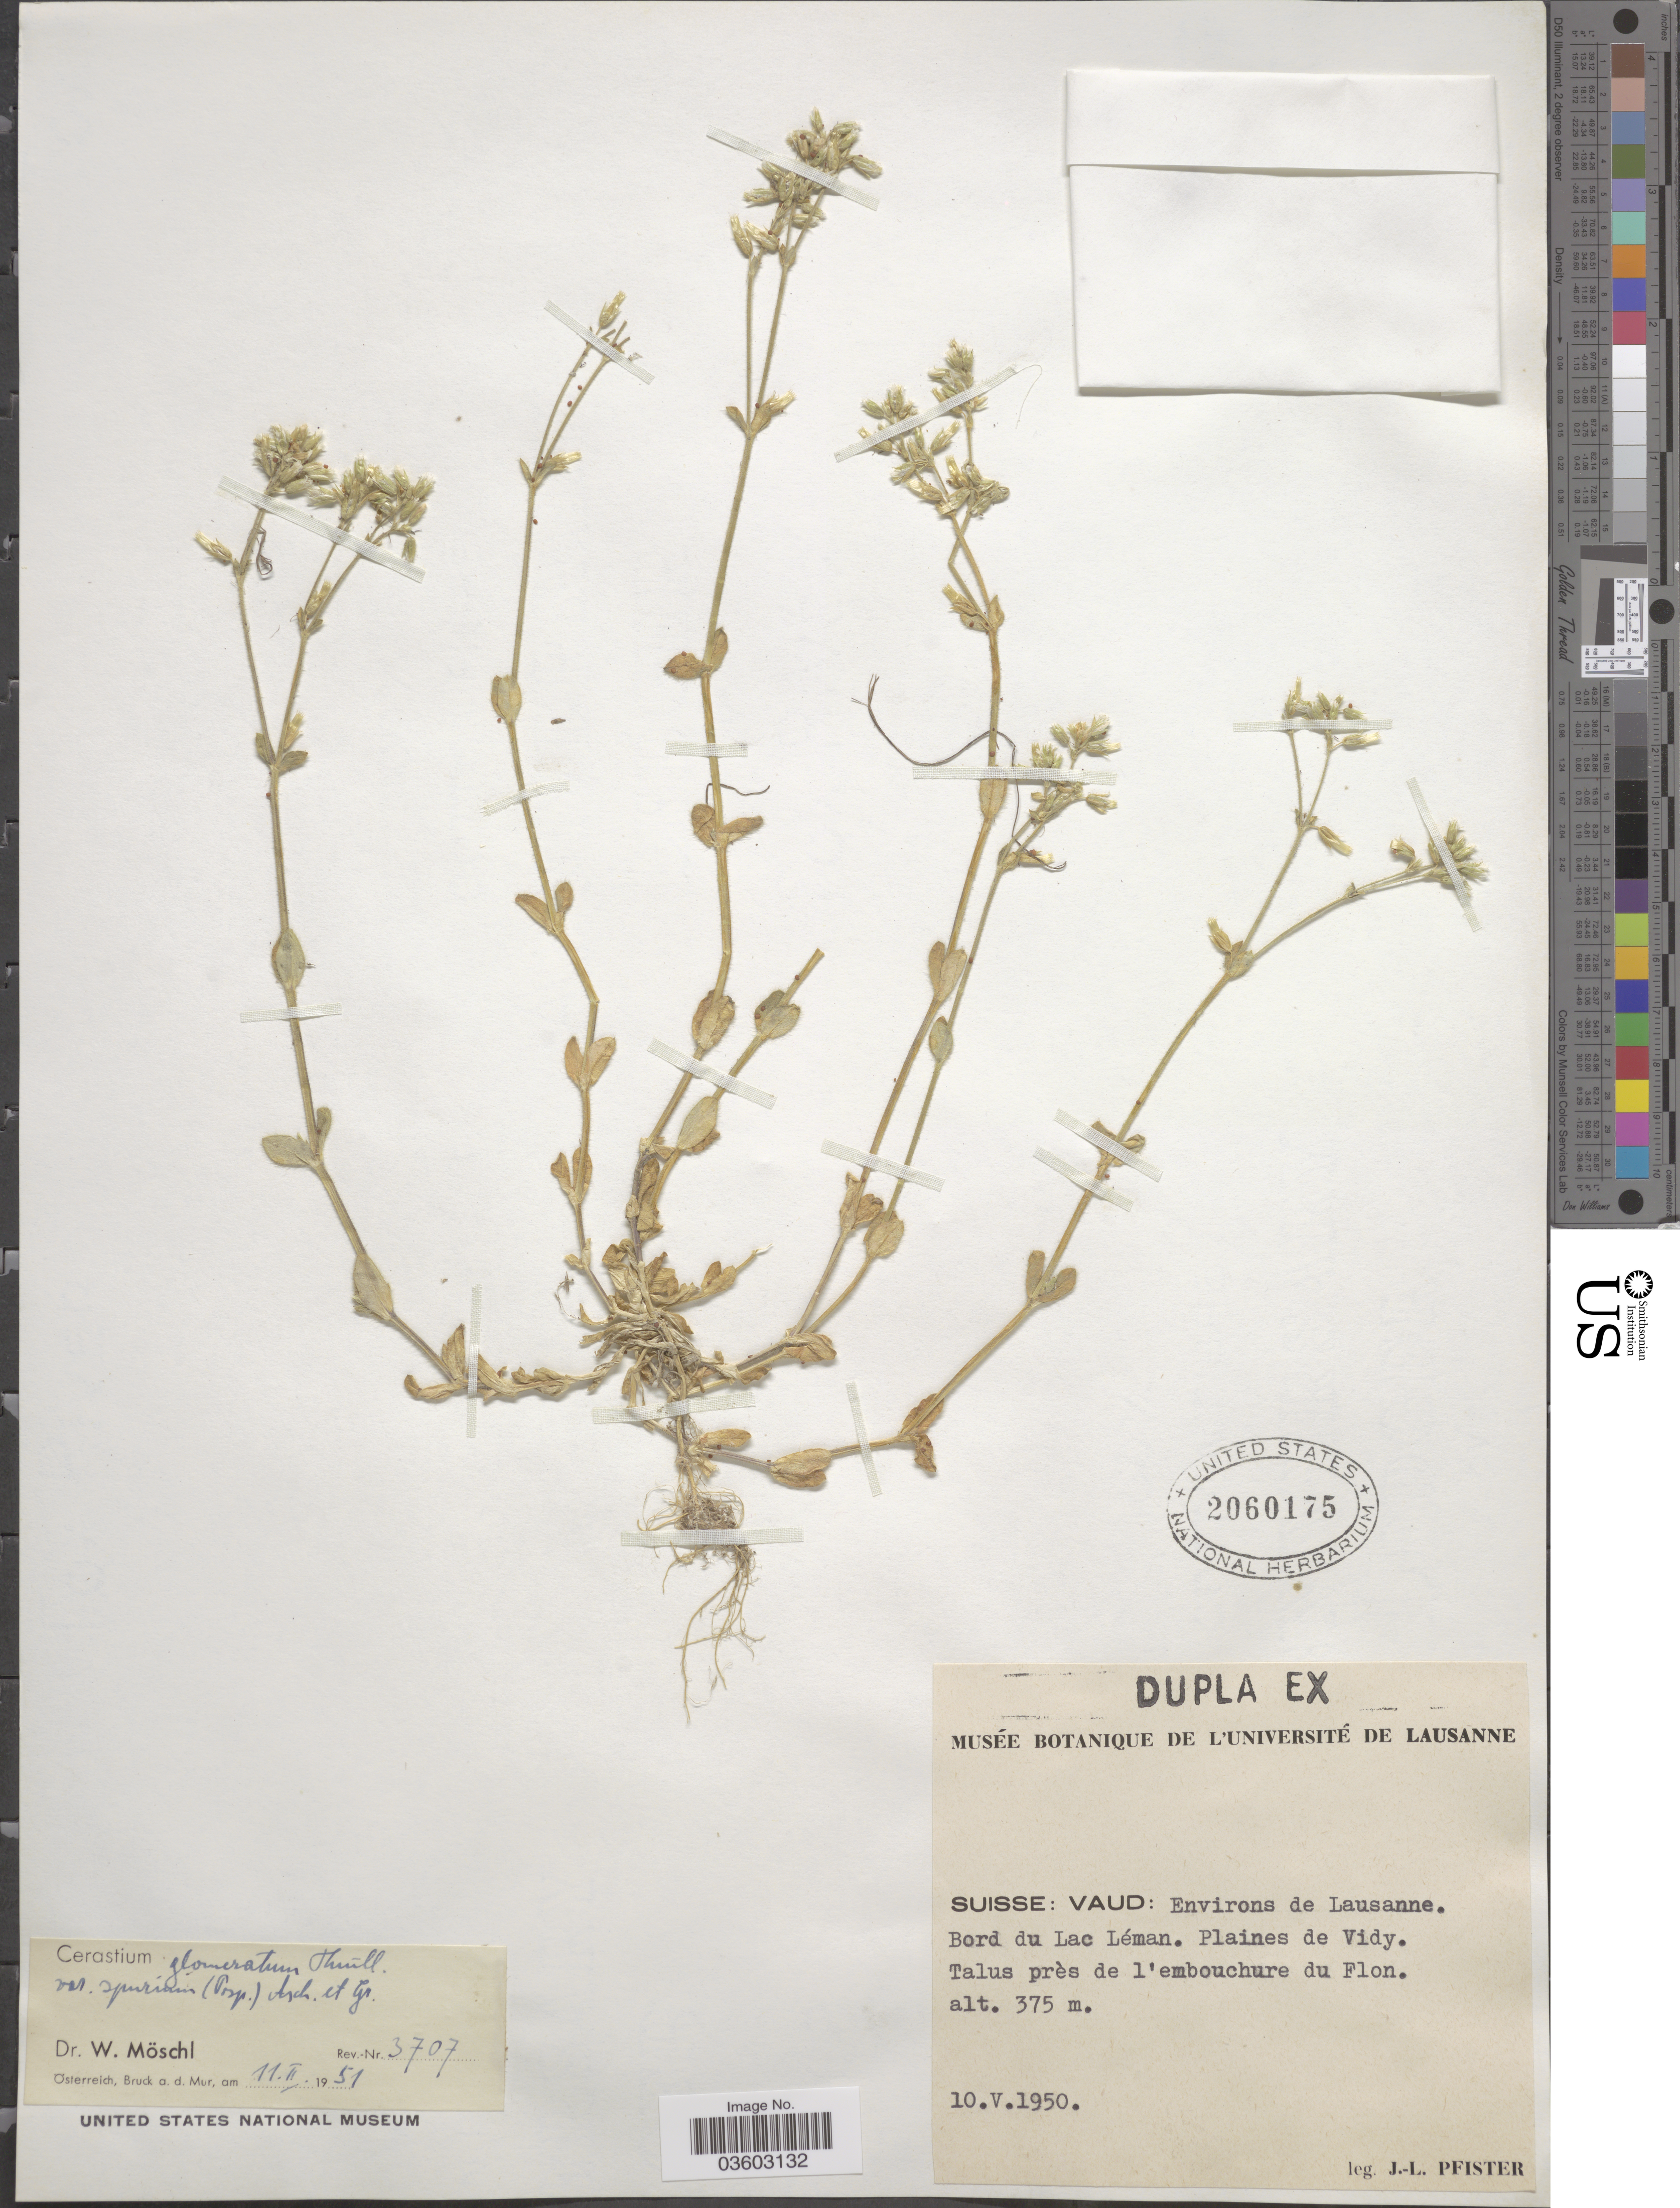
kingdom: Plantae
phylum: Tracheophyta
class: Magnoliopsida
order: Caryophyllales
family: Caryophyllaceae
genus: Cerastium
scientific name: Cerastium glomeratum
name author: Thuill.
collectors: J. Pfister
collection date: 1950-05-10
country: Switzerland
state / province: Vaud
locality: Suisse: Environs de Lausanne. Bord du Lac Léman. Plaines de Vidy. Talus près de l'embouchure du Flon.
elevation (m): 375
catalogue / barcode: US 2060175